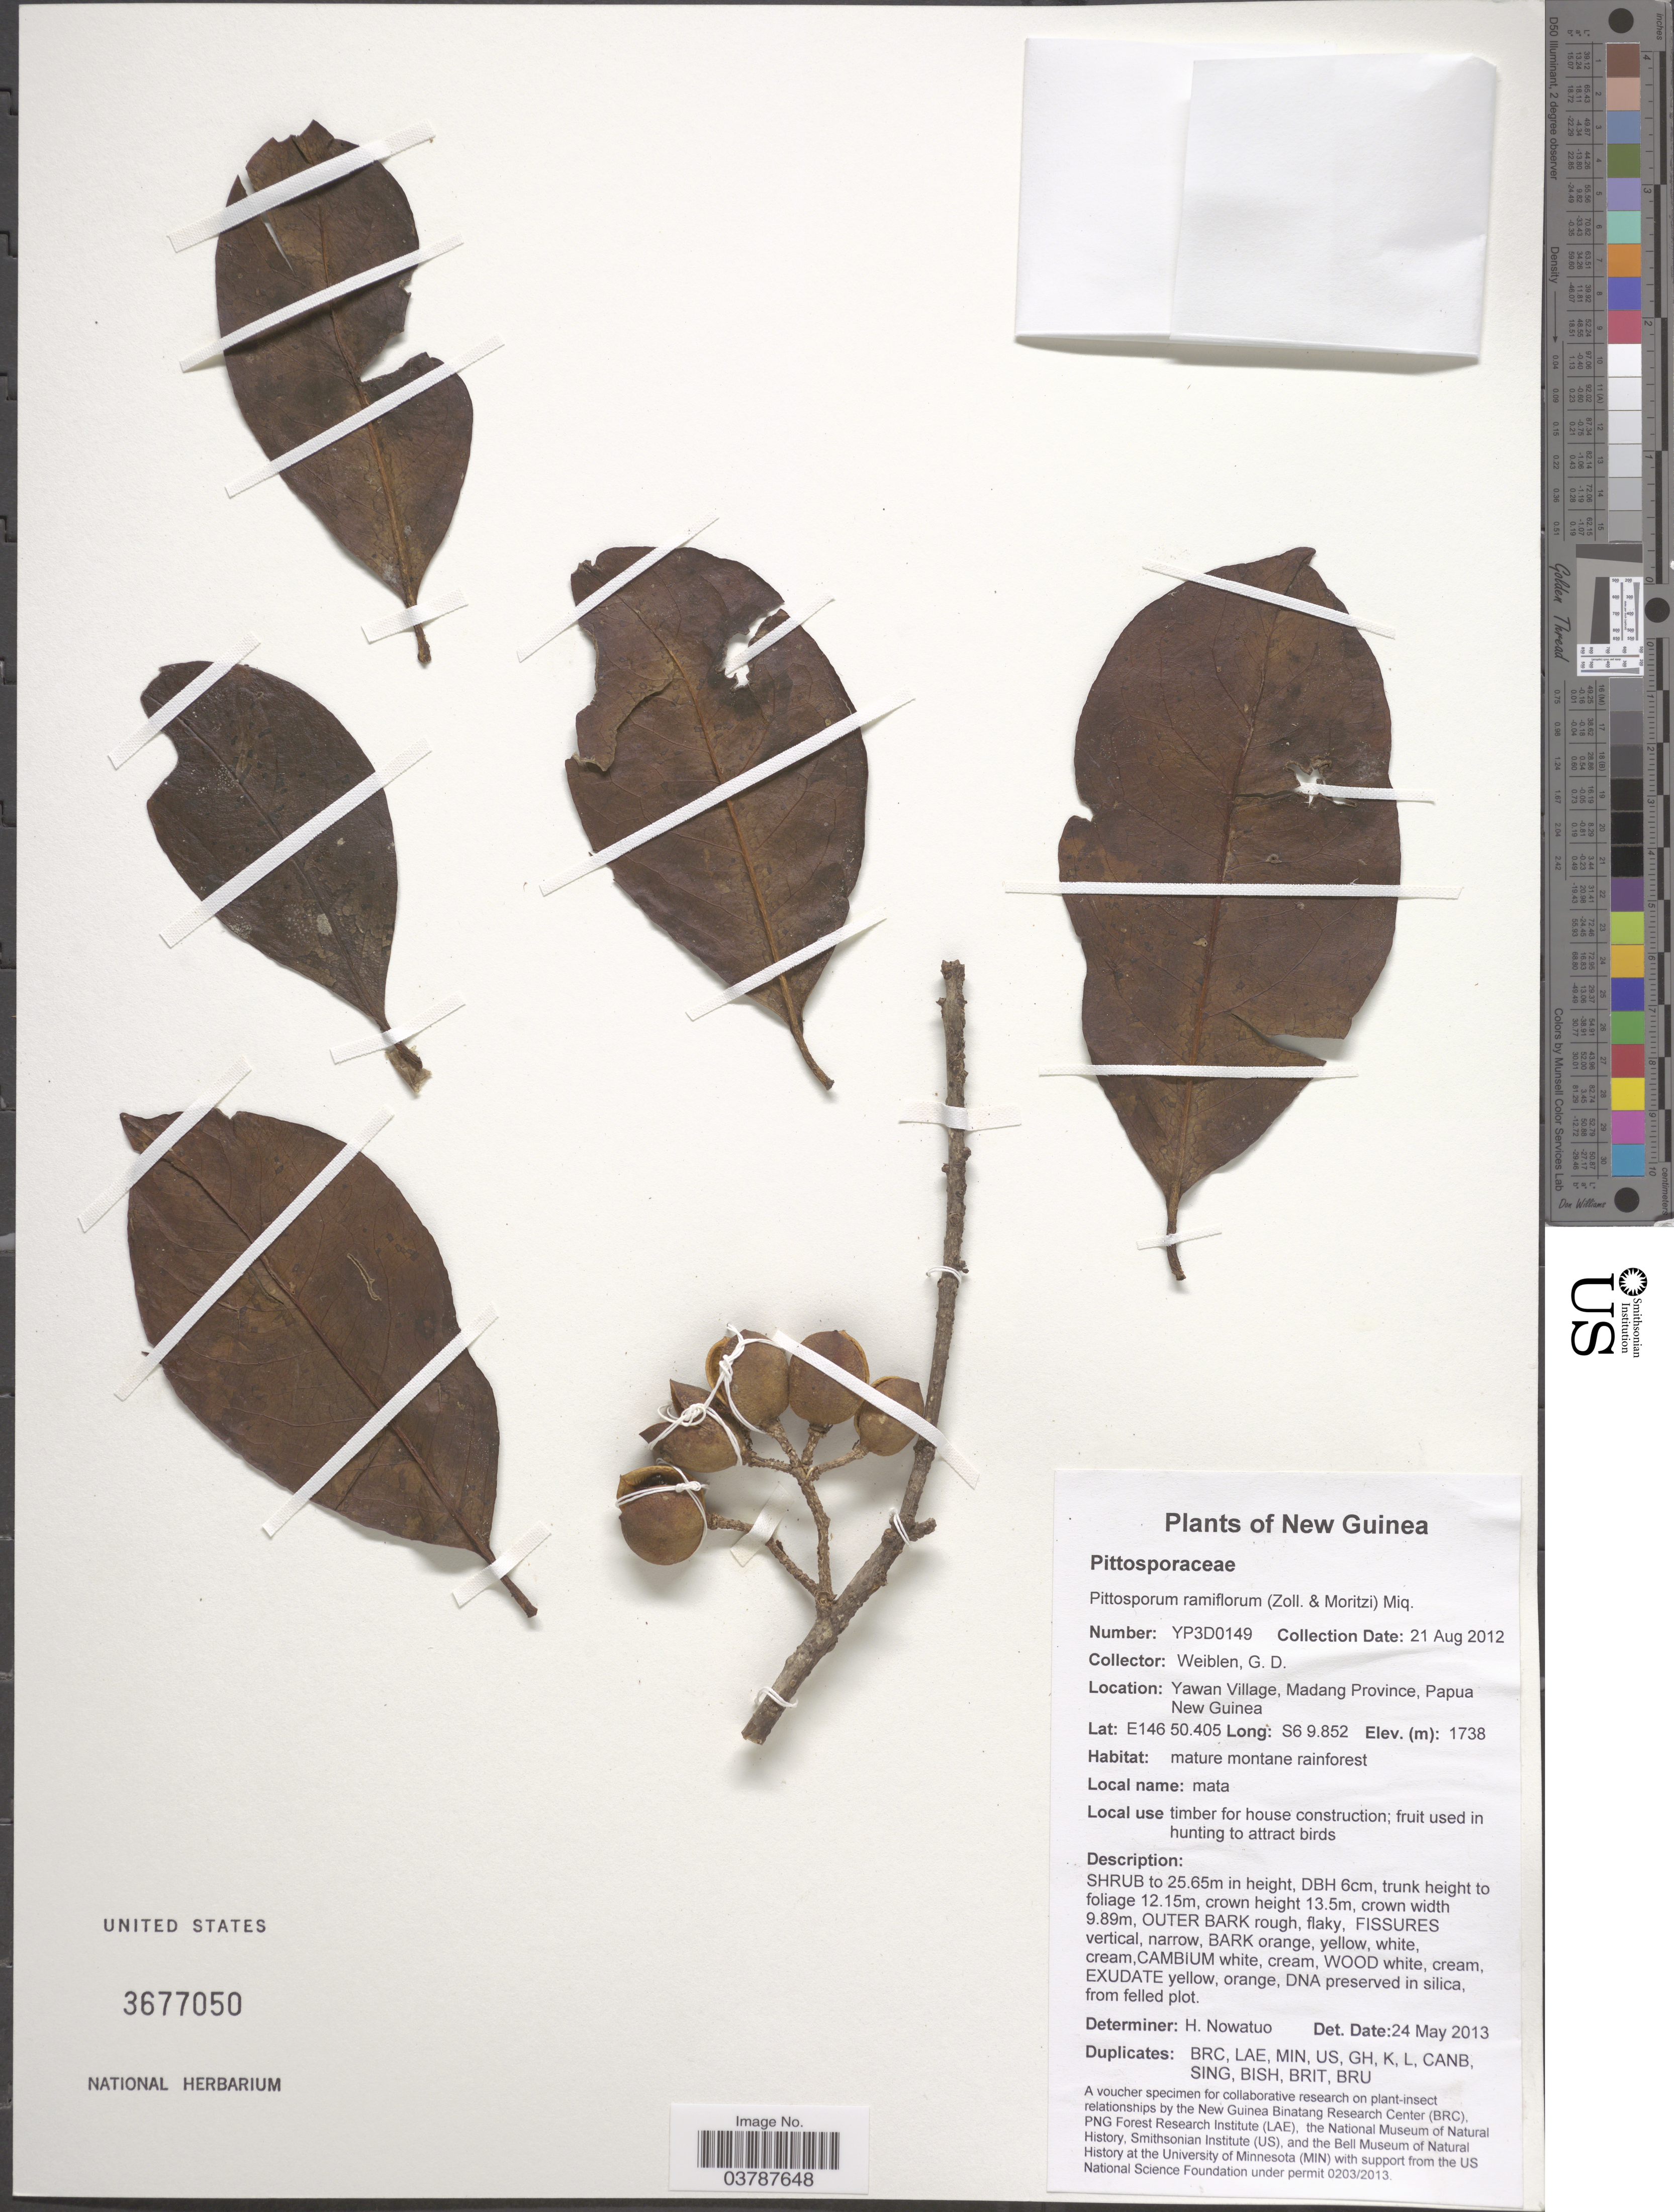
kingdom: Plantae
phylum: Tracheophyta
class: Magnoliopsida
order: Apiales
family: Pittosporaceae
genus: Pittosporum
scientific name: Pittosporum ramiflorum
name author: (Zoll. & Mor.) Zoll.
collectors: G. D. Weiblen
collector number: YP3D0149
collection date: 2012-08-21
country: Papua New Guinea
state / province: Madang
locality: New Guinea. Yawan Village.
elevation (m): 1738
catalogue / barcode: US 3677050